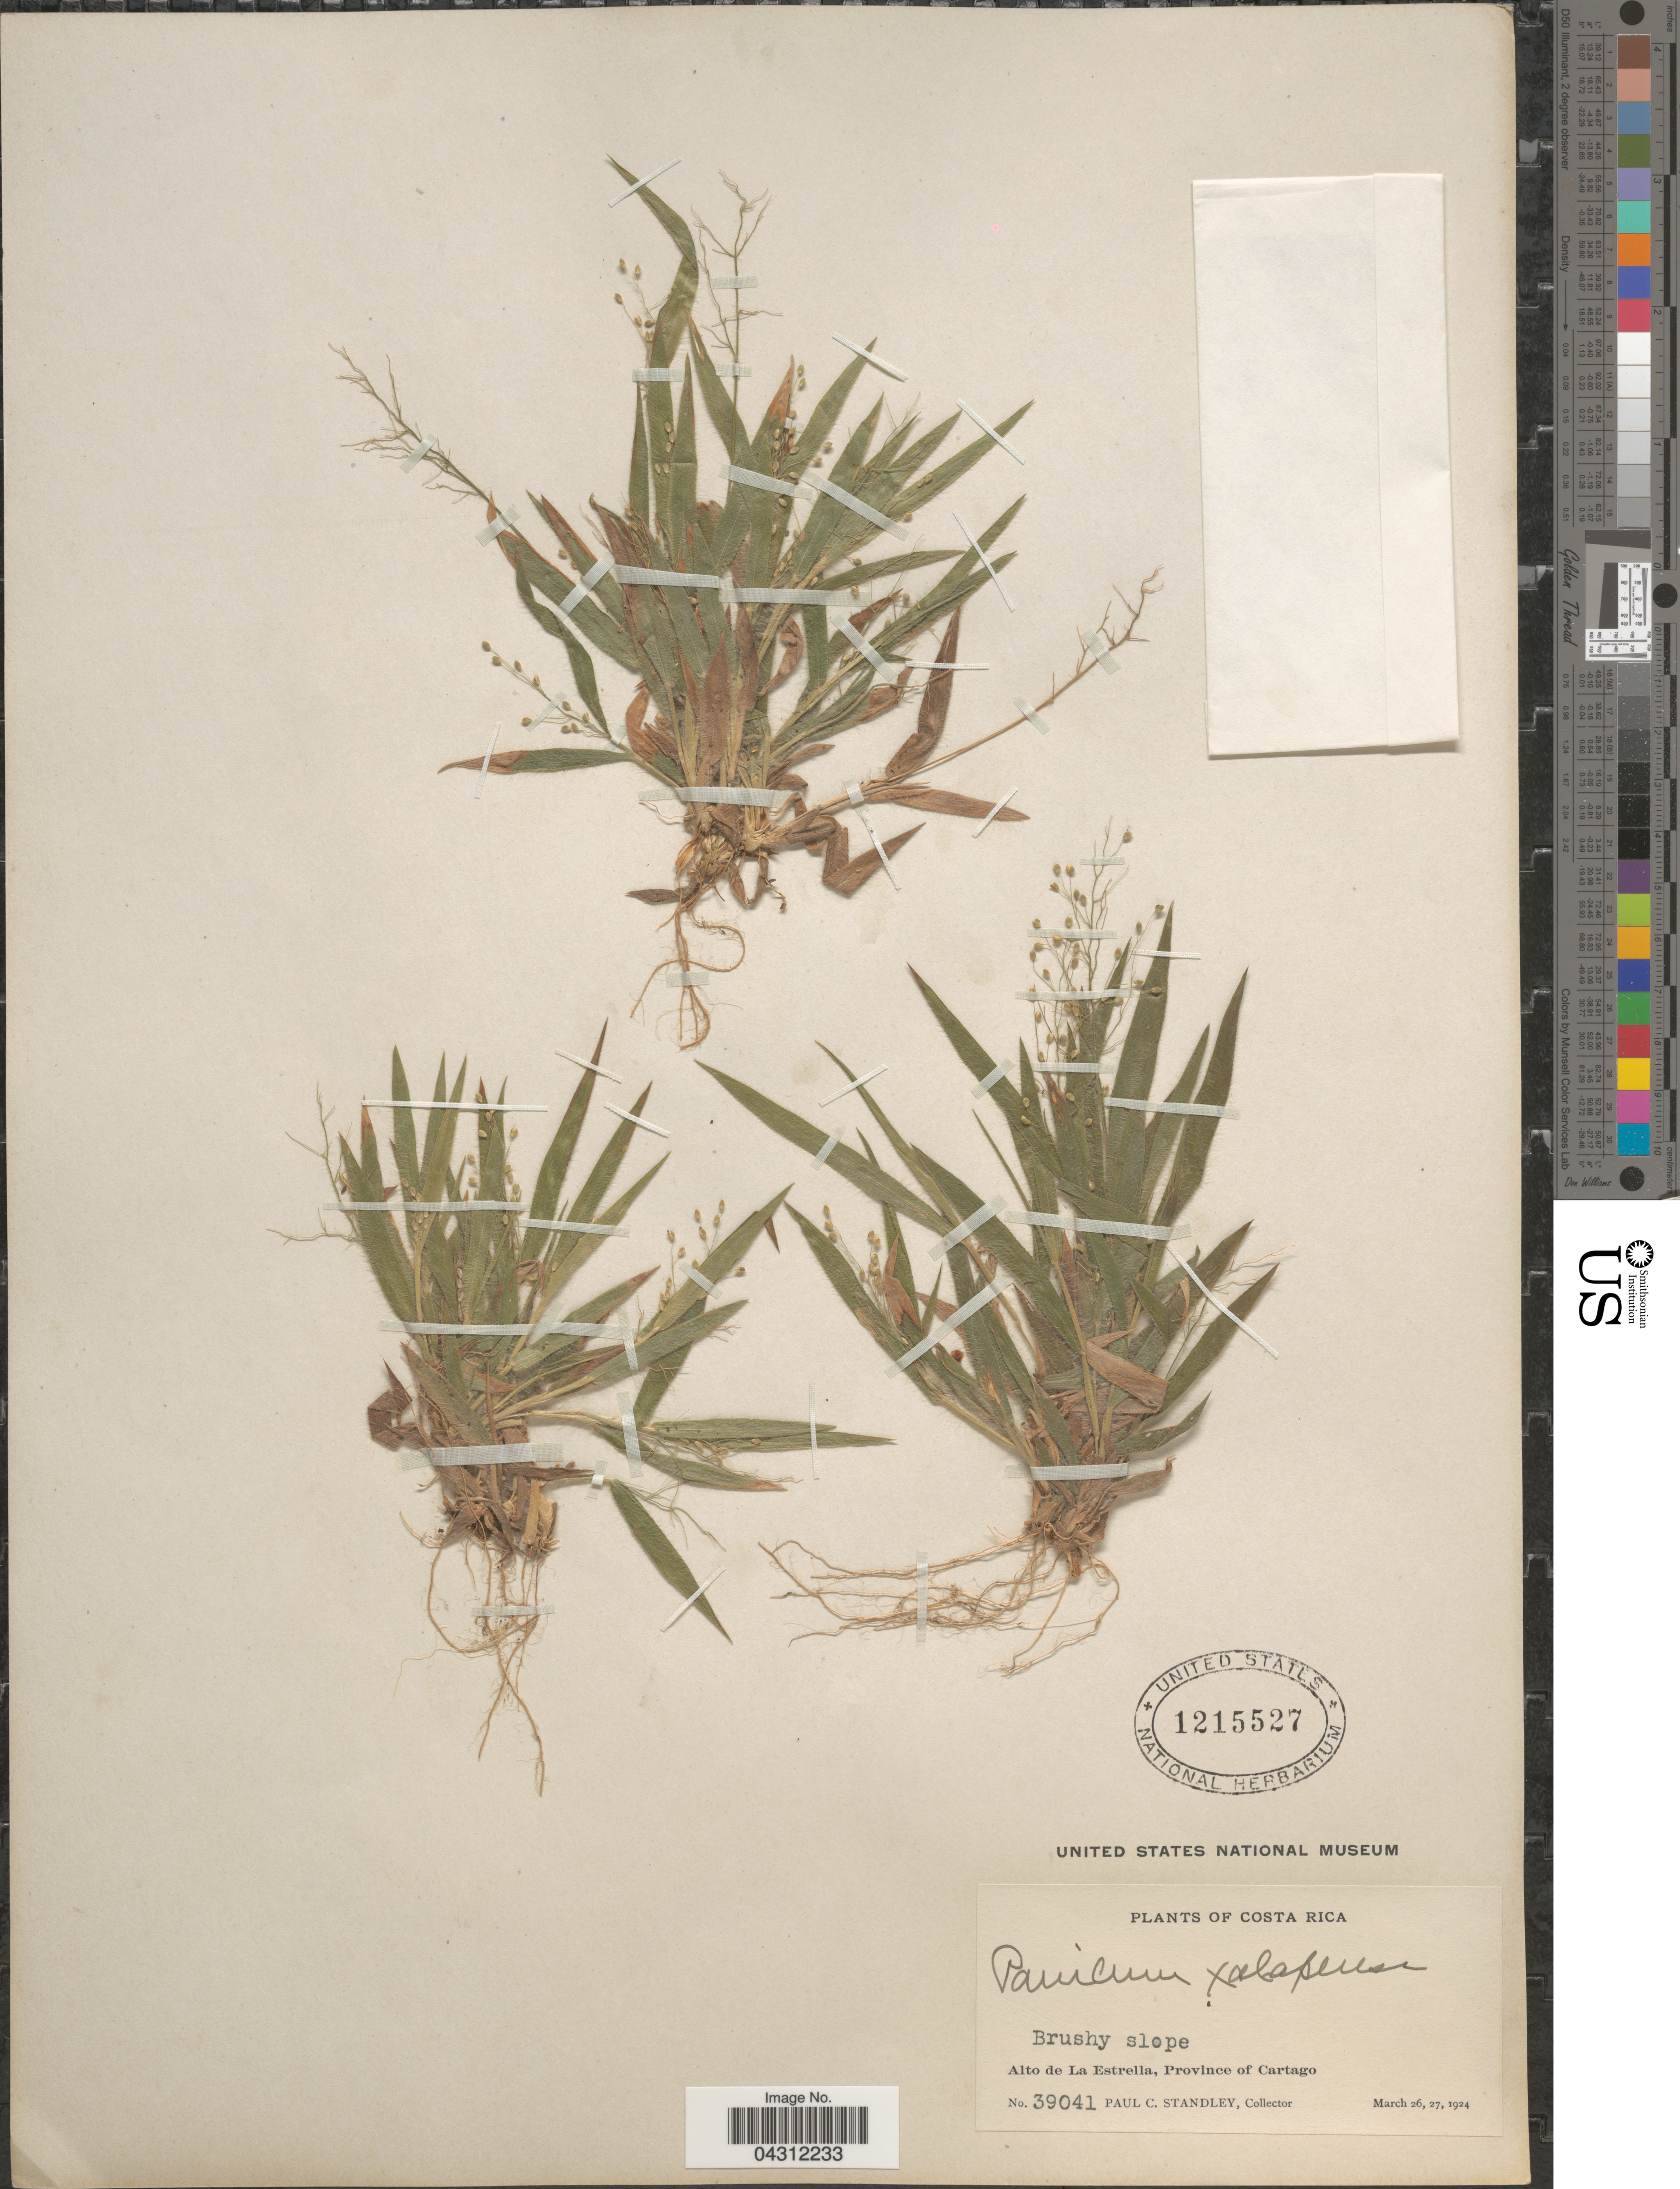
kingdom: Plantae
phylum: Tracheophyta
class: Liliopsida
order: Poales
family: Poaceae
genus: Dichanthelium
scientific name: Dichanthelium laxiflorum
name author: (Lam.) Gould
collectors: P. C. Standley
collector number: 39041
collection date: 1924-03-26/1924-03-27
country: Costa Rica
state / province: Cartago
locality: Alto de La Estrella.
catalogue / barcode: US 1215527